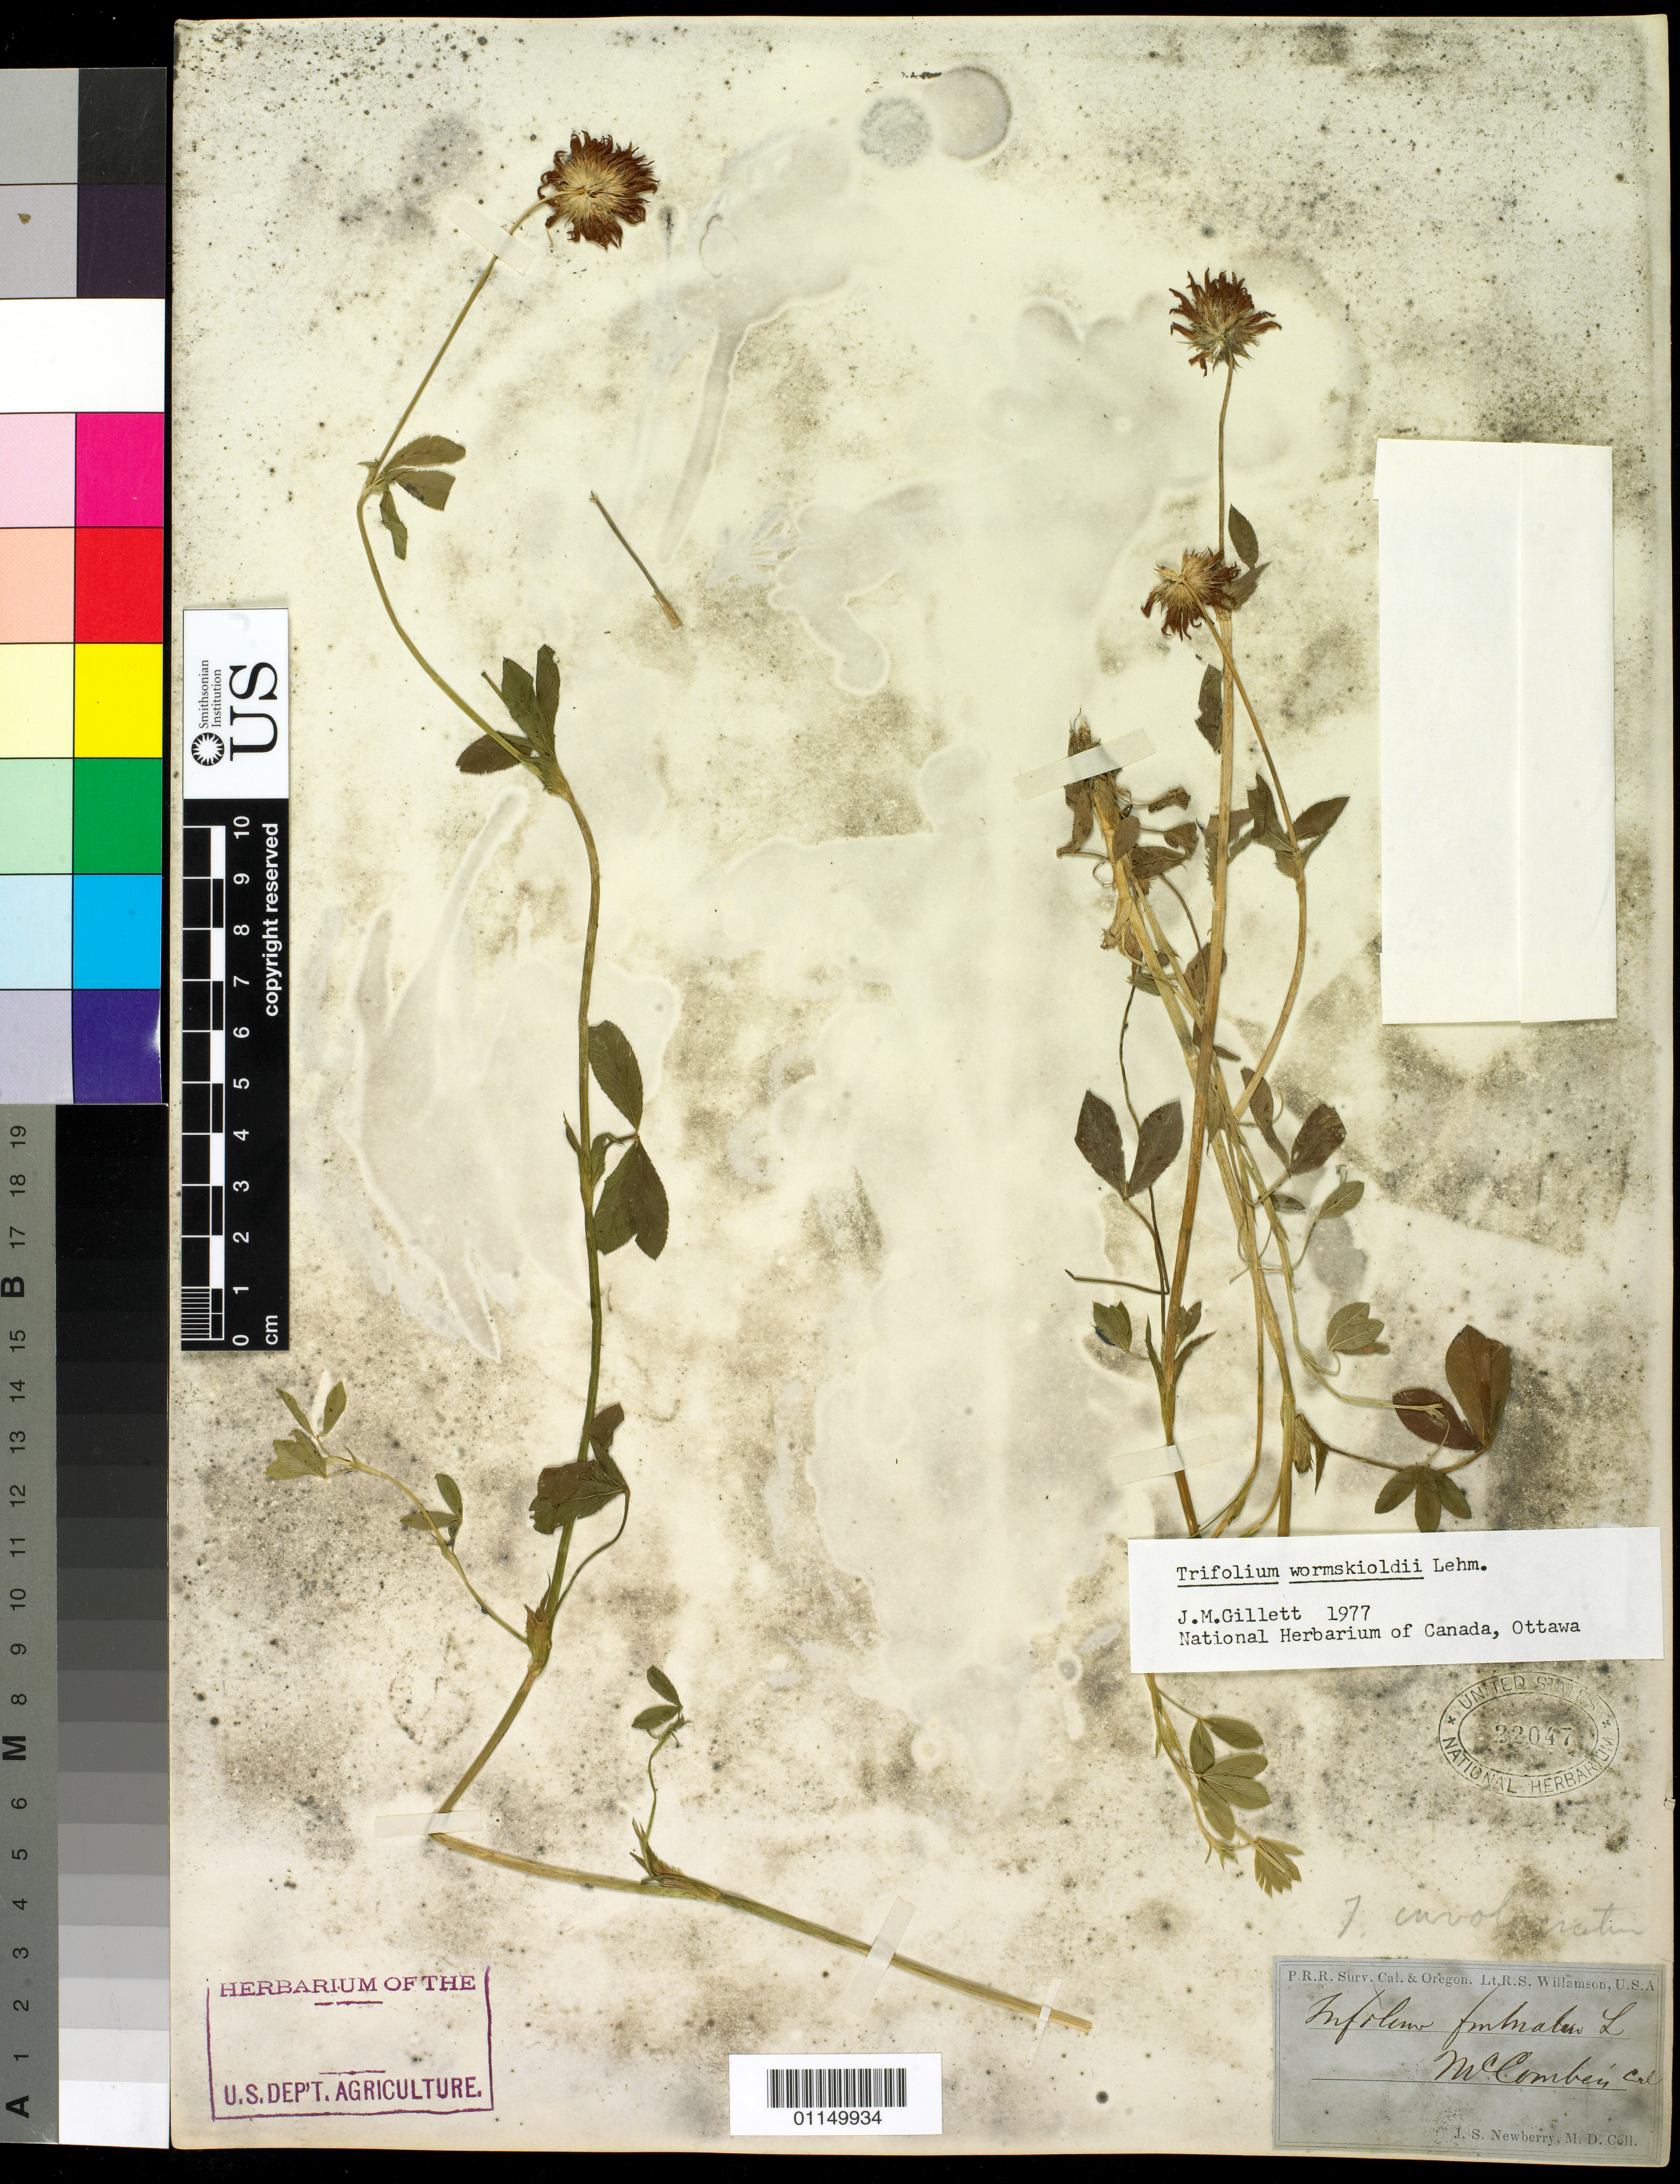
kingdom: Plantae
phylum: Tracheophyta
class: Magnoliopsida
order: Fabales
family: Fabaceae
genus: Trifolium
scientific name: Trifolium wormskioldii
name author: Lehm.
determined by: Gillett, J. M.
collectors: J. S. Newberry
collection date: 1855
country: United States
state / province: California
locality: McComben.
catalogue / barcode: US 22047